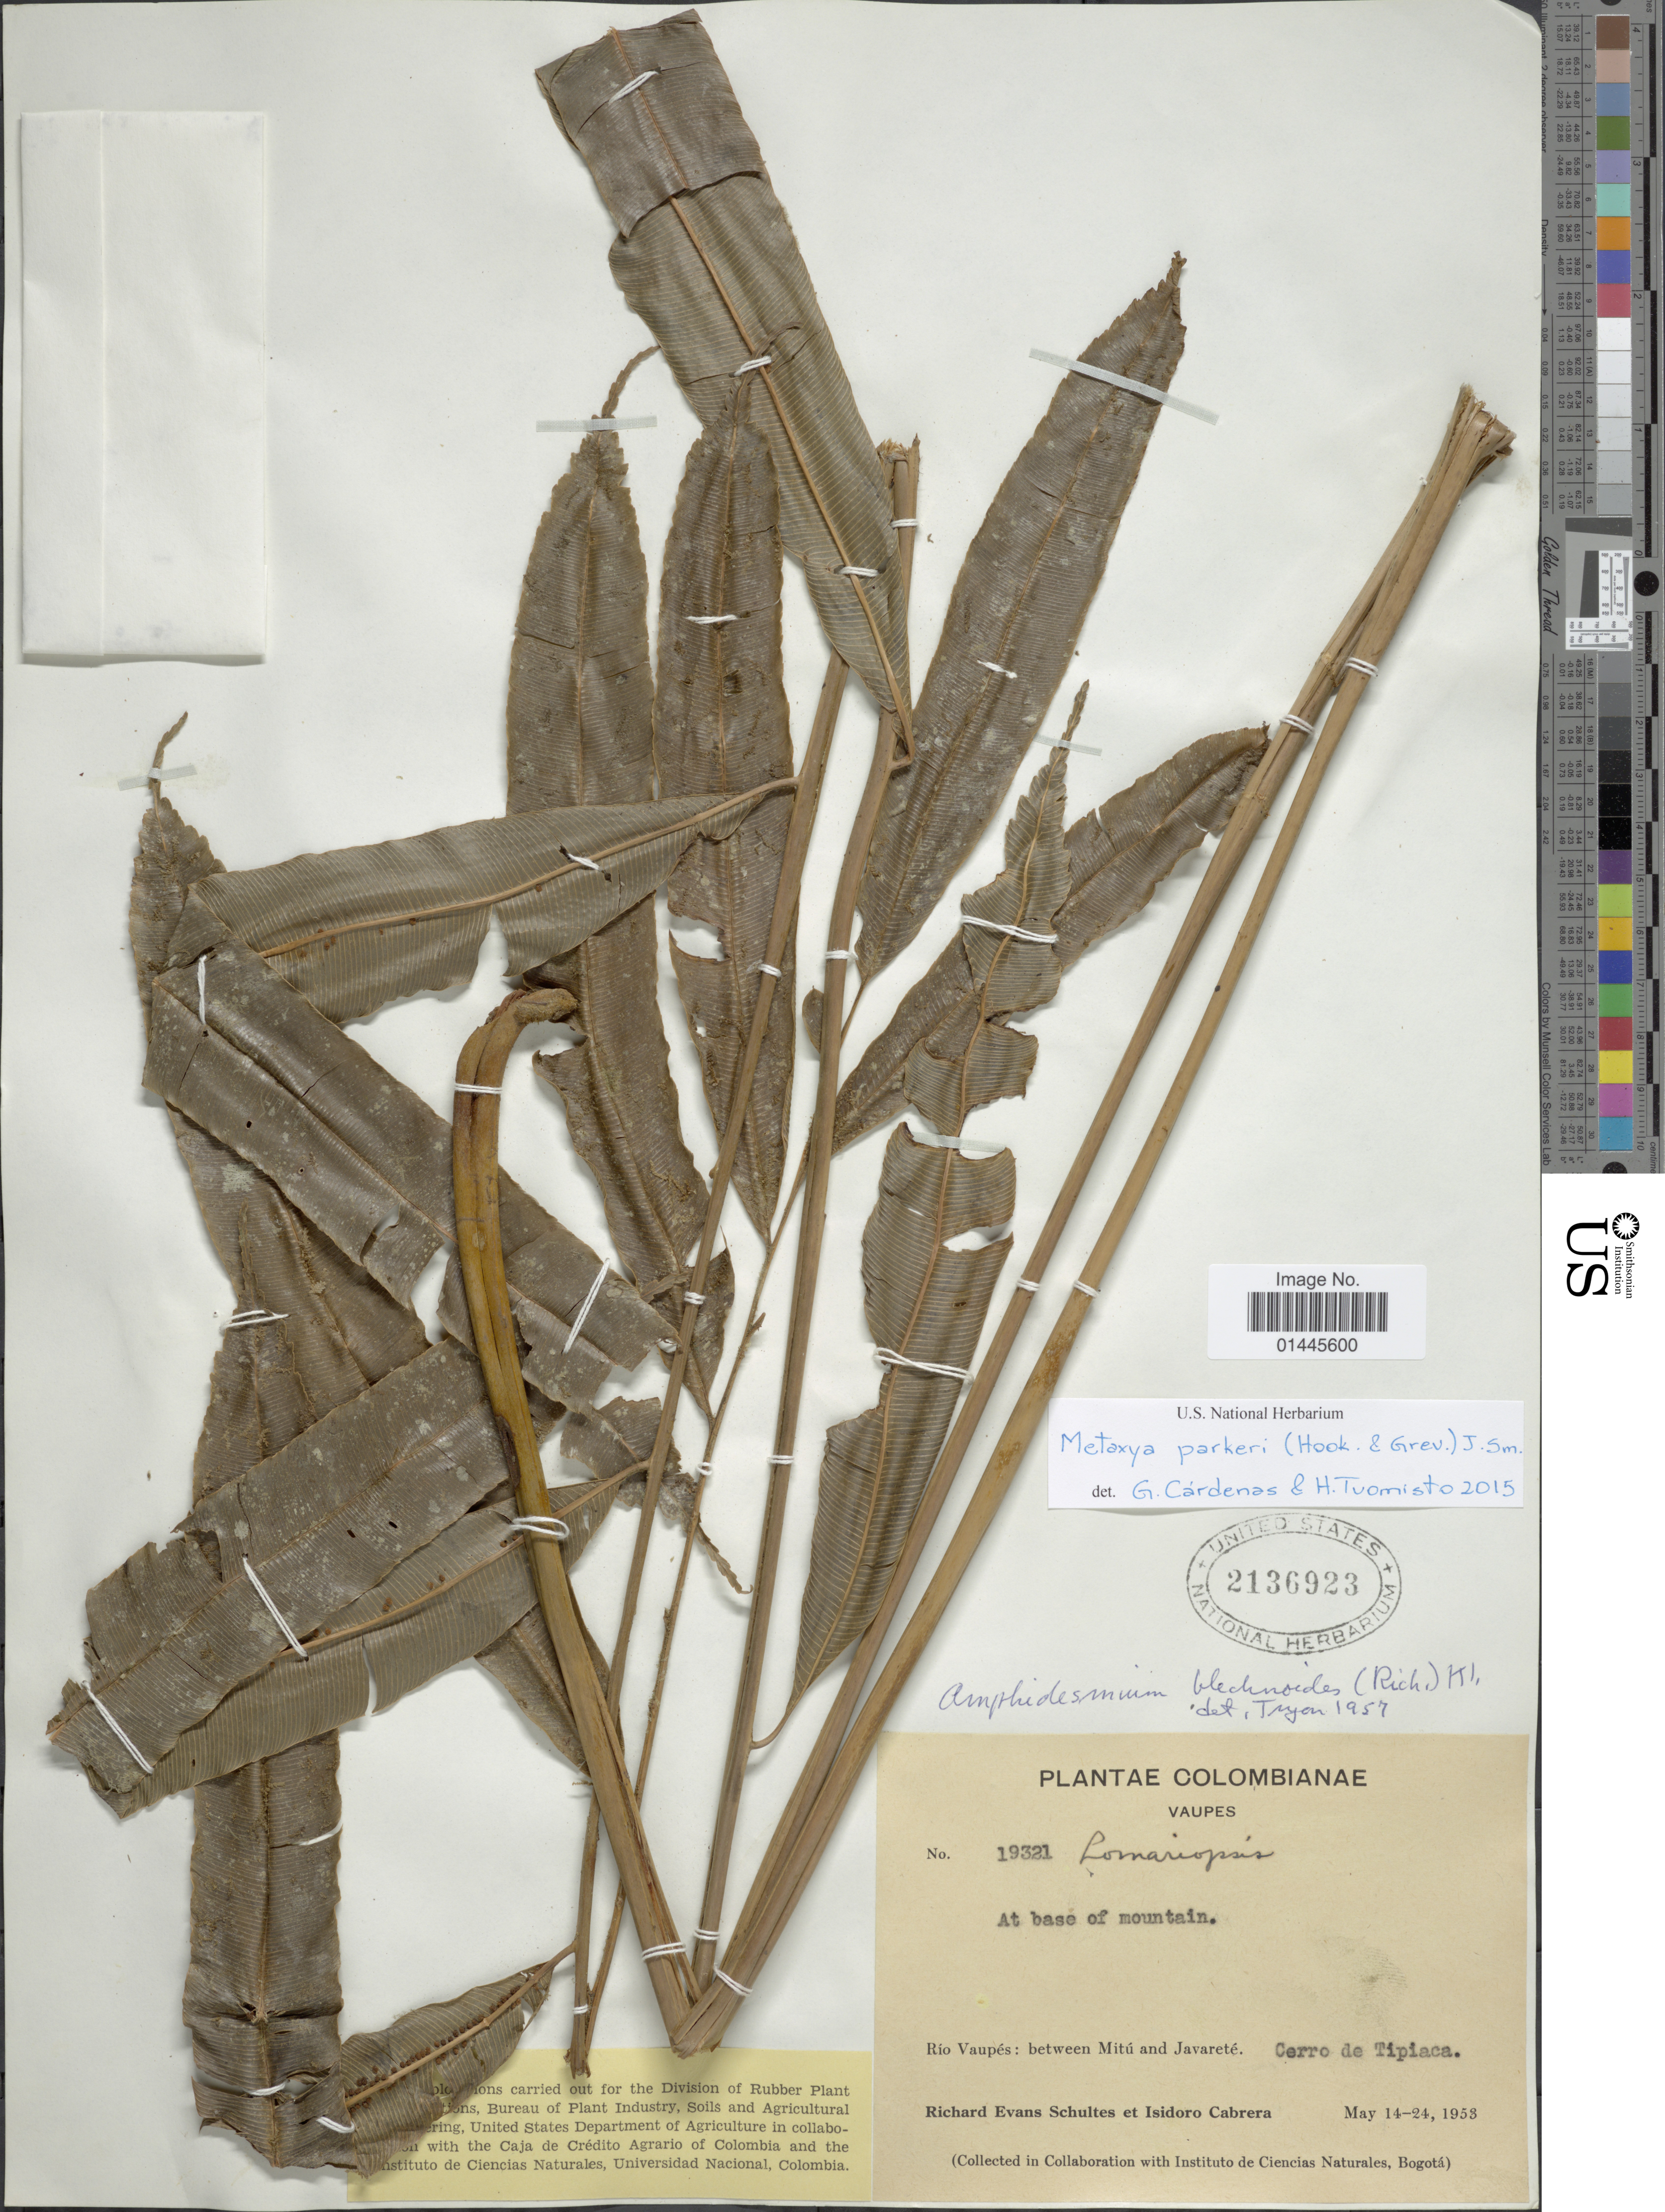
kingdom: Plantae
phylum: Tracheophyta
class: Polypodiopsida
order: Cyatheales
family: Metaxyaceae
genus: Metaxya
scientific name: Metaxya parkeri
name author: (Hook. & Grev.) J. Sm.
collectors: R. E. Schultes & I. Cabrera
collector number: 19321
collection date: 1953-05-14/1953-05-24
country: Colombia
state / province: Vaupés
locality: Rio Vaupes: between Mitu and Javarete, Cerro de Tipiaca.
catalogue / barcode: US 2136923